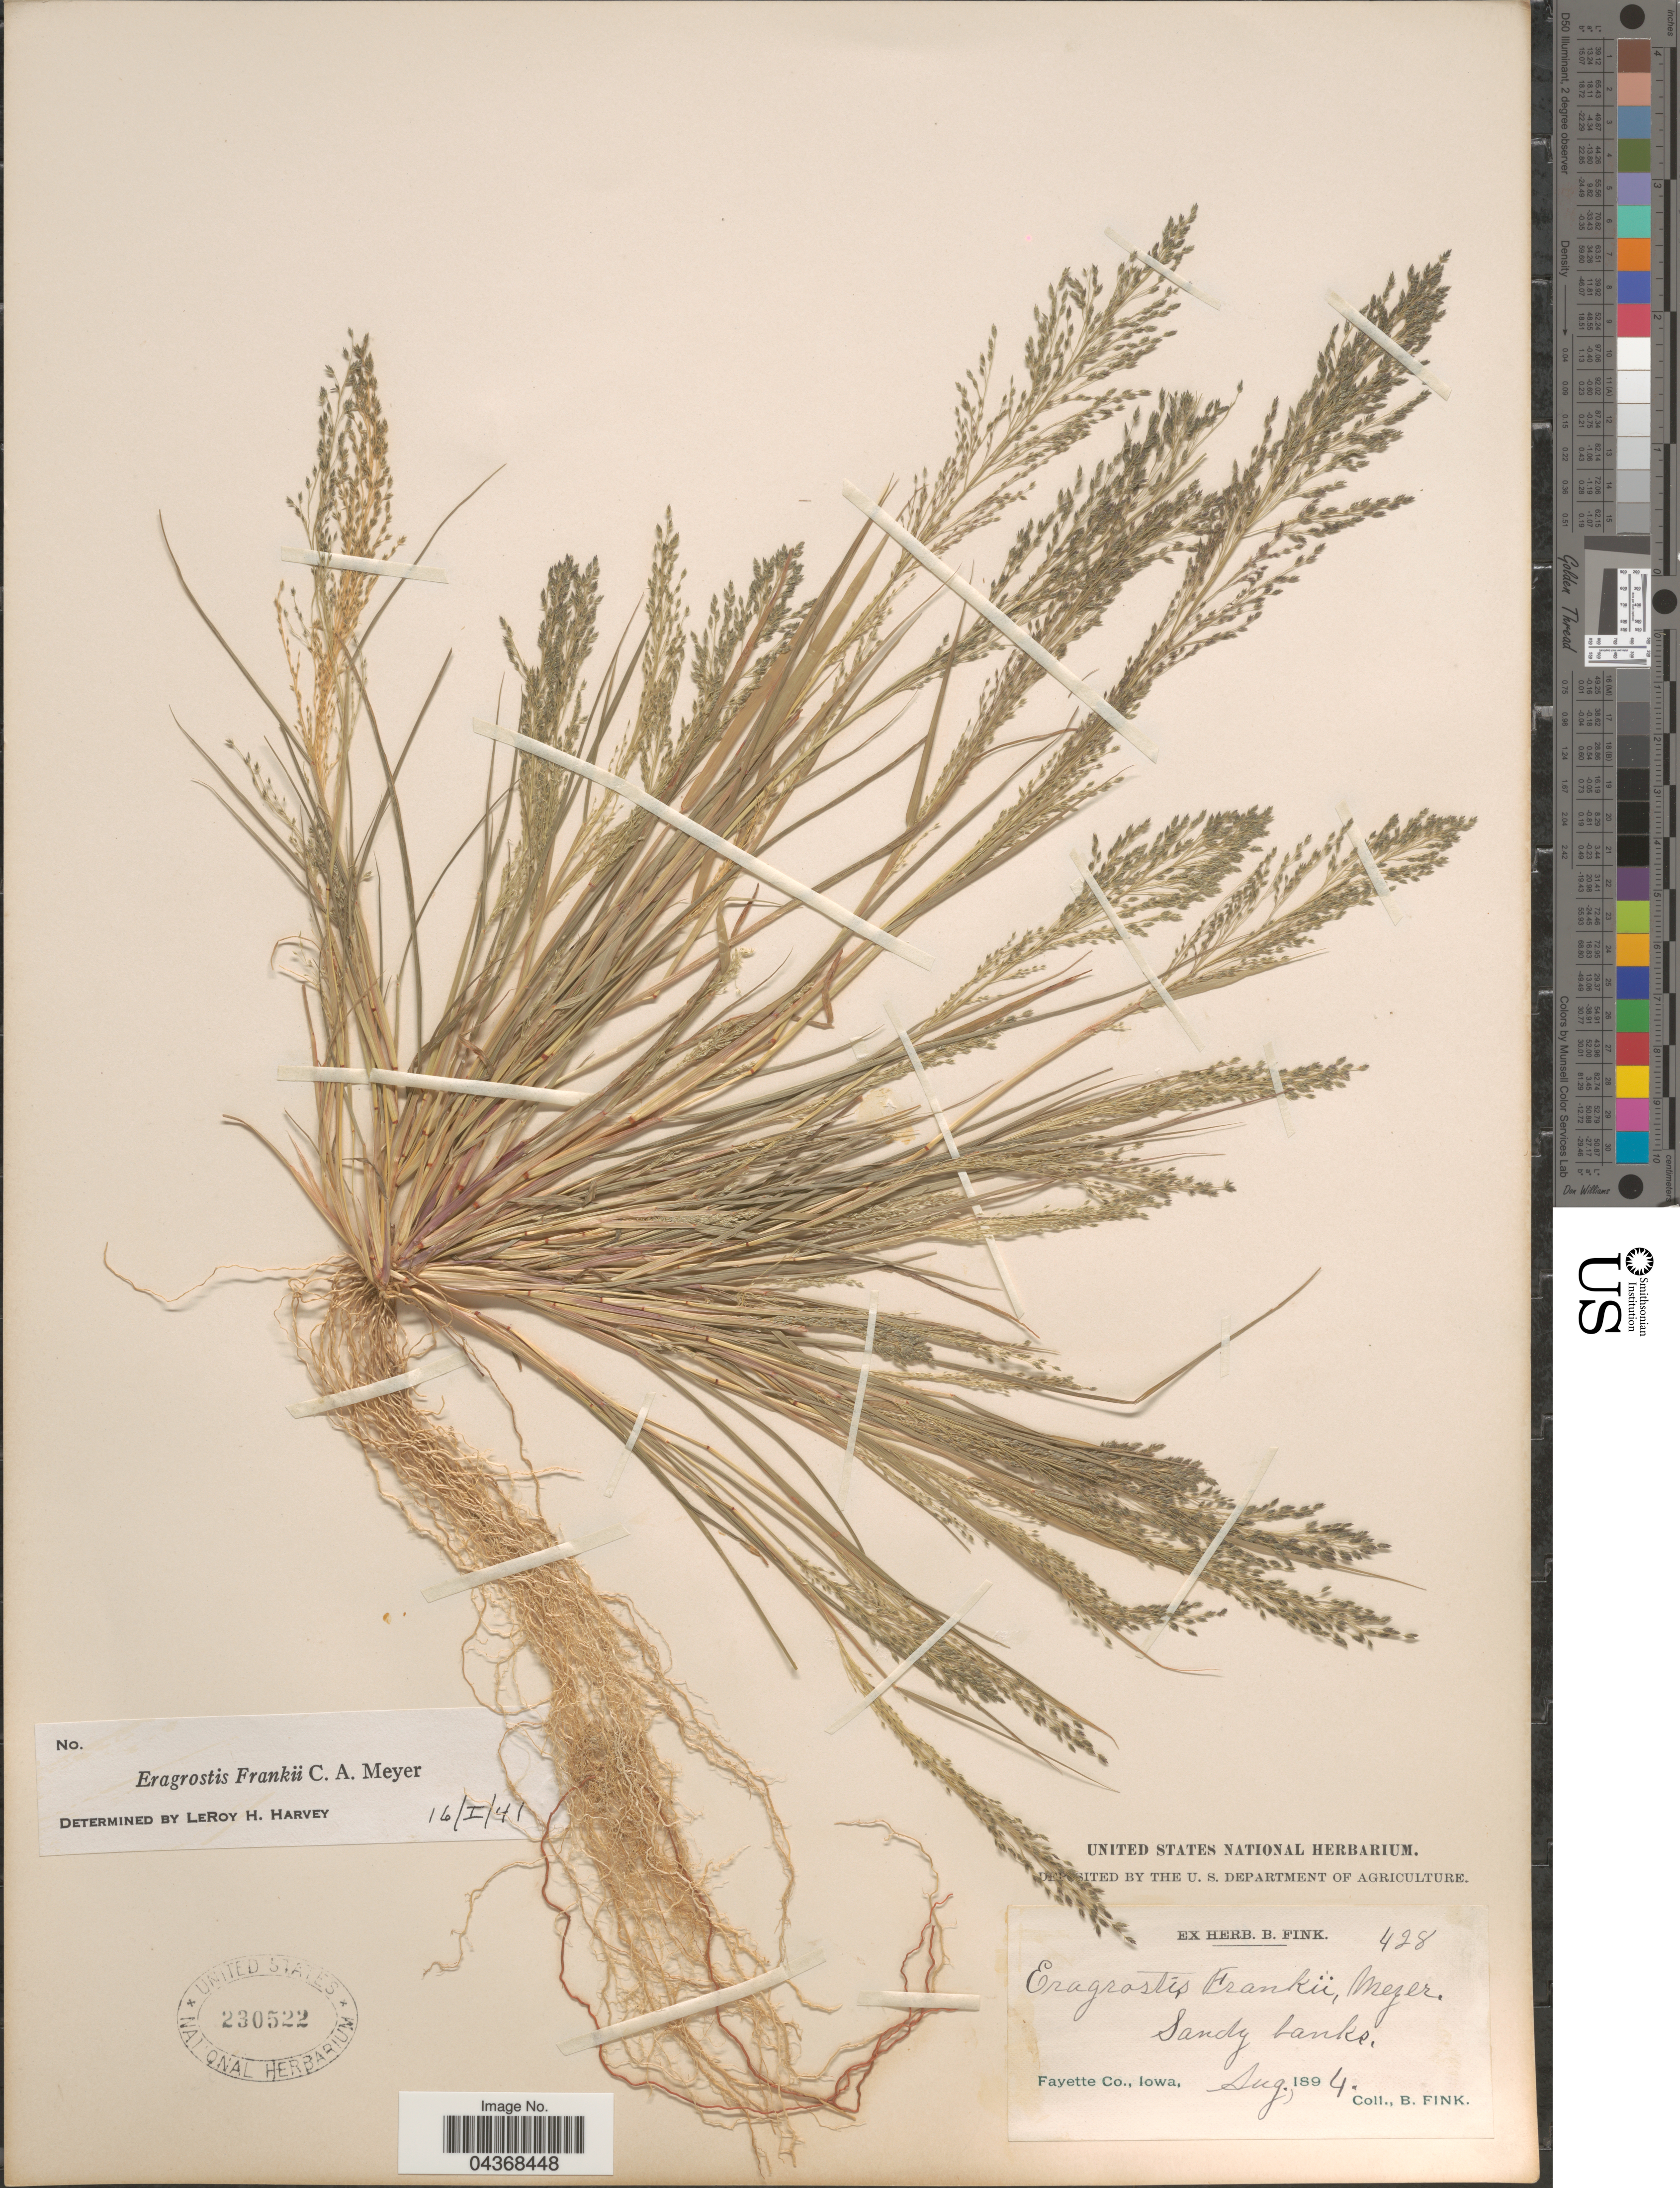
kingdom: Plantae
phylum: Tracheophyta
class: Liliopsida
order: Poales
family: Poaceae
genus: Eragrostis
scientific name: Eragrostis frankii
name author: C.A. Mey. ex Steud.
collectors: B. Fink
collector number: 428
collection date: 1894-08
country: United States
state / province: Iowa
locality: Fayette Co.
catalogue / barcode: US 230522